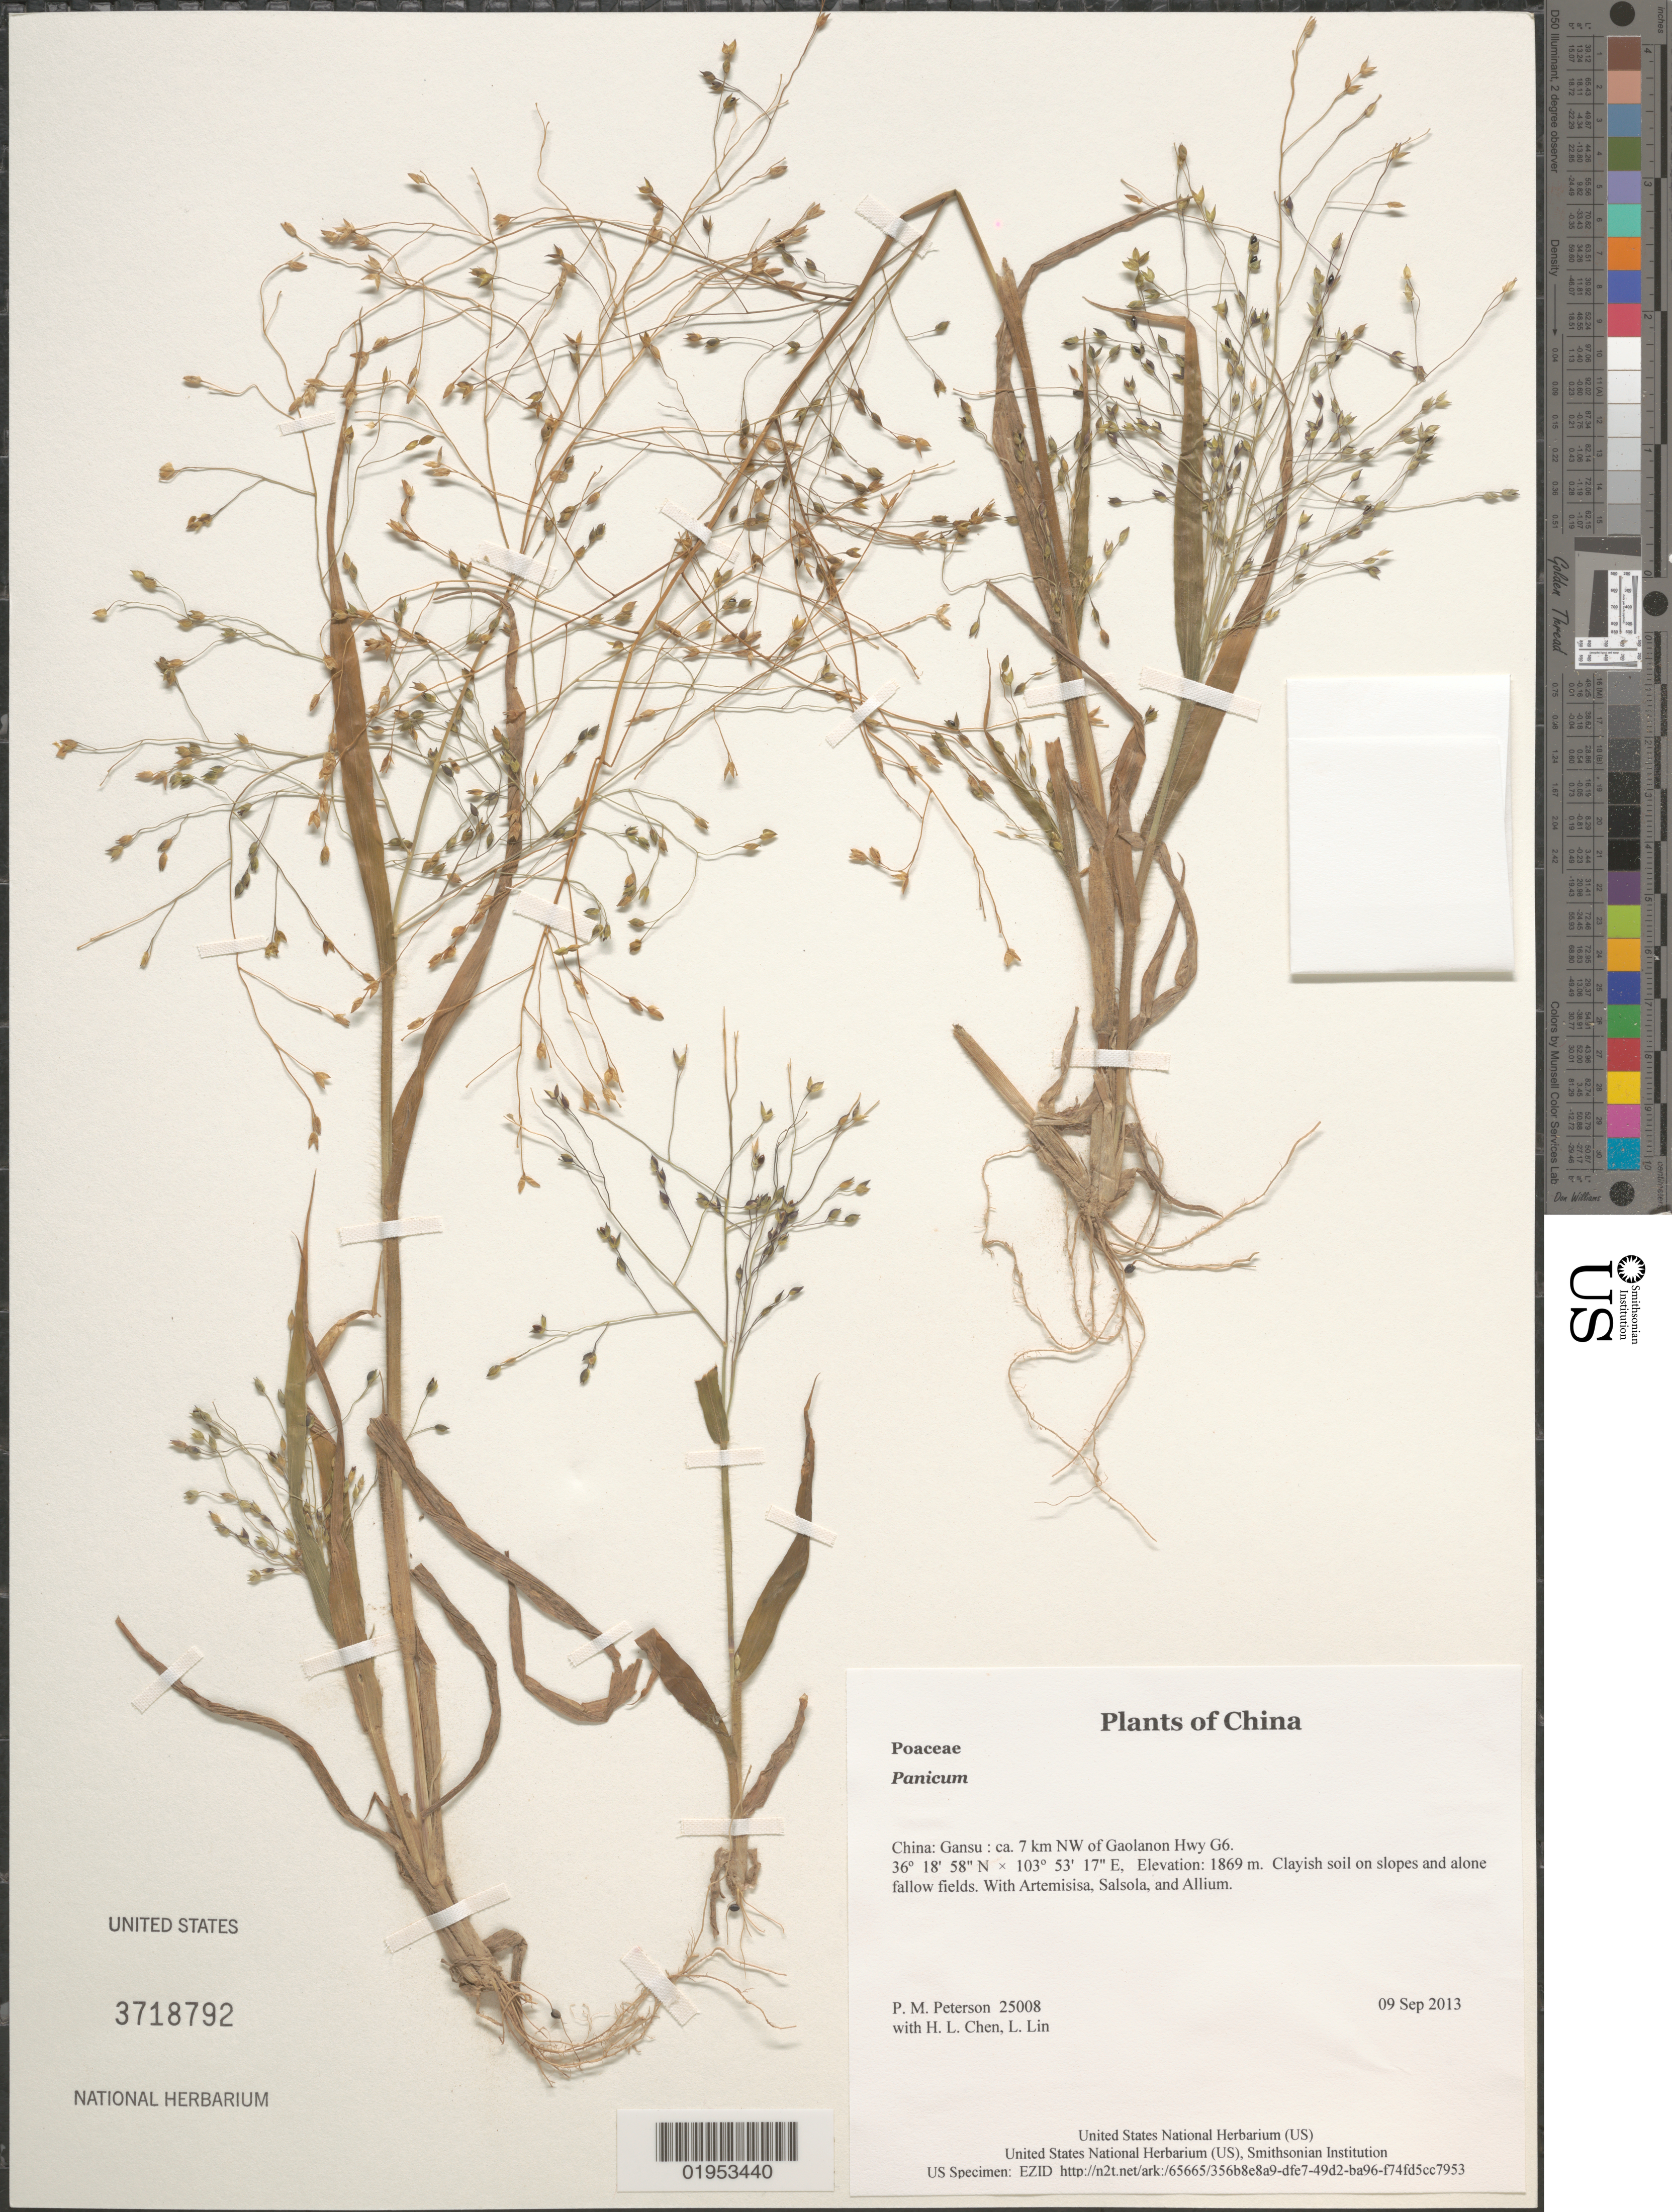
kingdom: Plantae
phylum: Tracheophyta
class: Liliopsida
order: Poales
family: Poaceae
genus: Panicum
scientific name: Panicum sp.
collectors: P. M. Peterson, H. L. Chen & L. Lin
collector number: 25008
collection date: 2013-09-09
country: China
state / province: Gansu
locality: ca. 7 km NW of Gaolanon Hwy G6.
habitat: Clayish soil on slopes and alone fallow fields.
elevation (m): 1869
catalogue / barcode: US 3718792